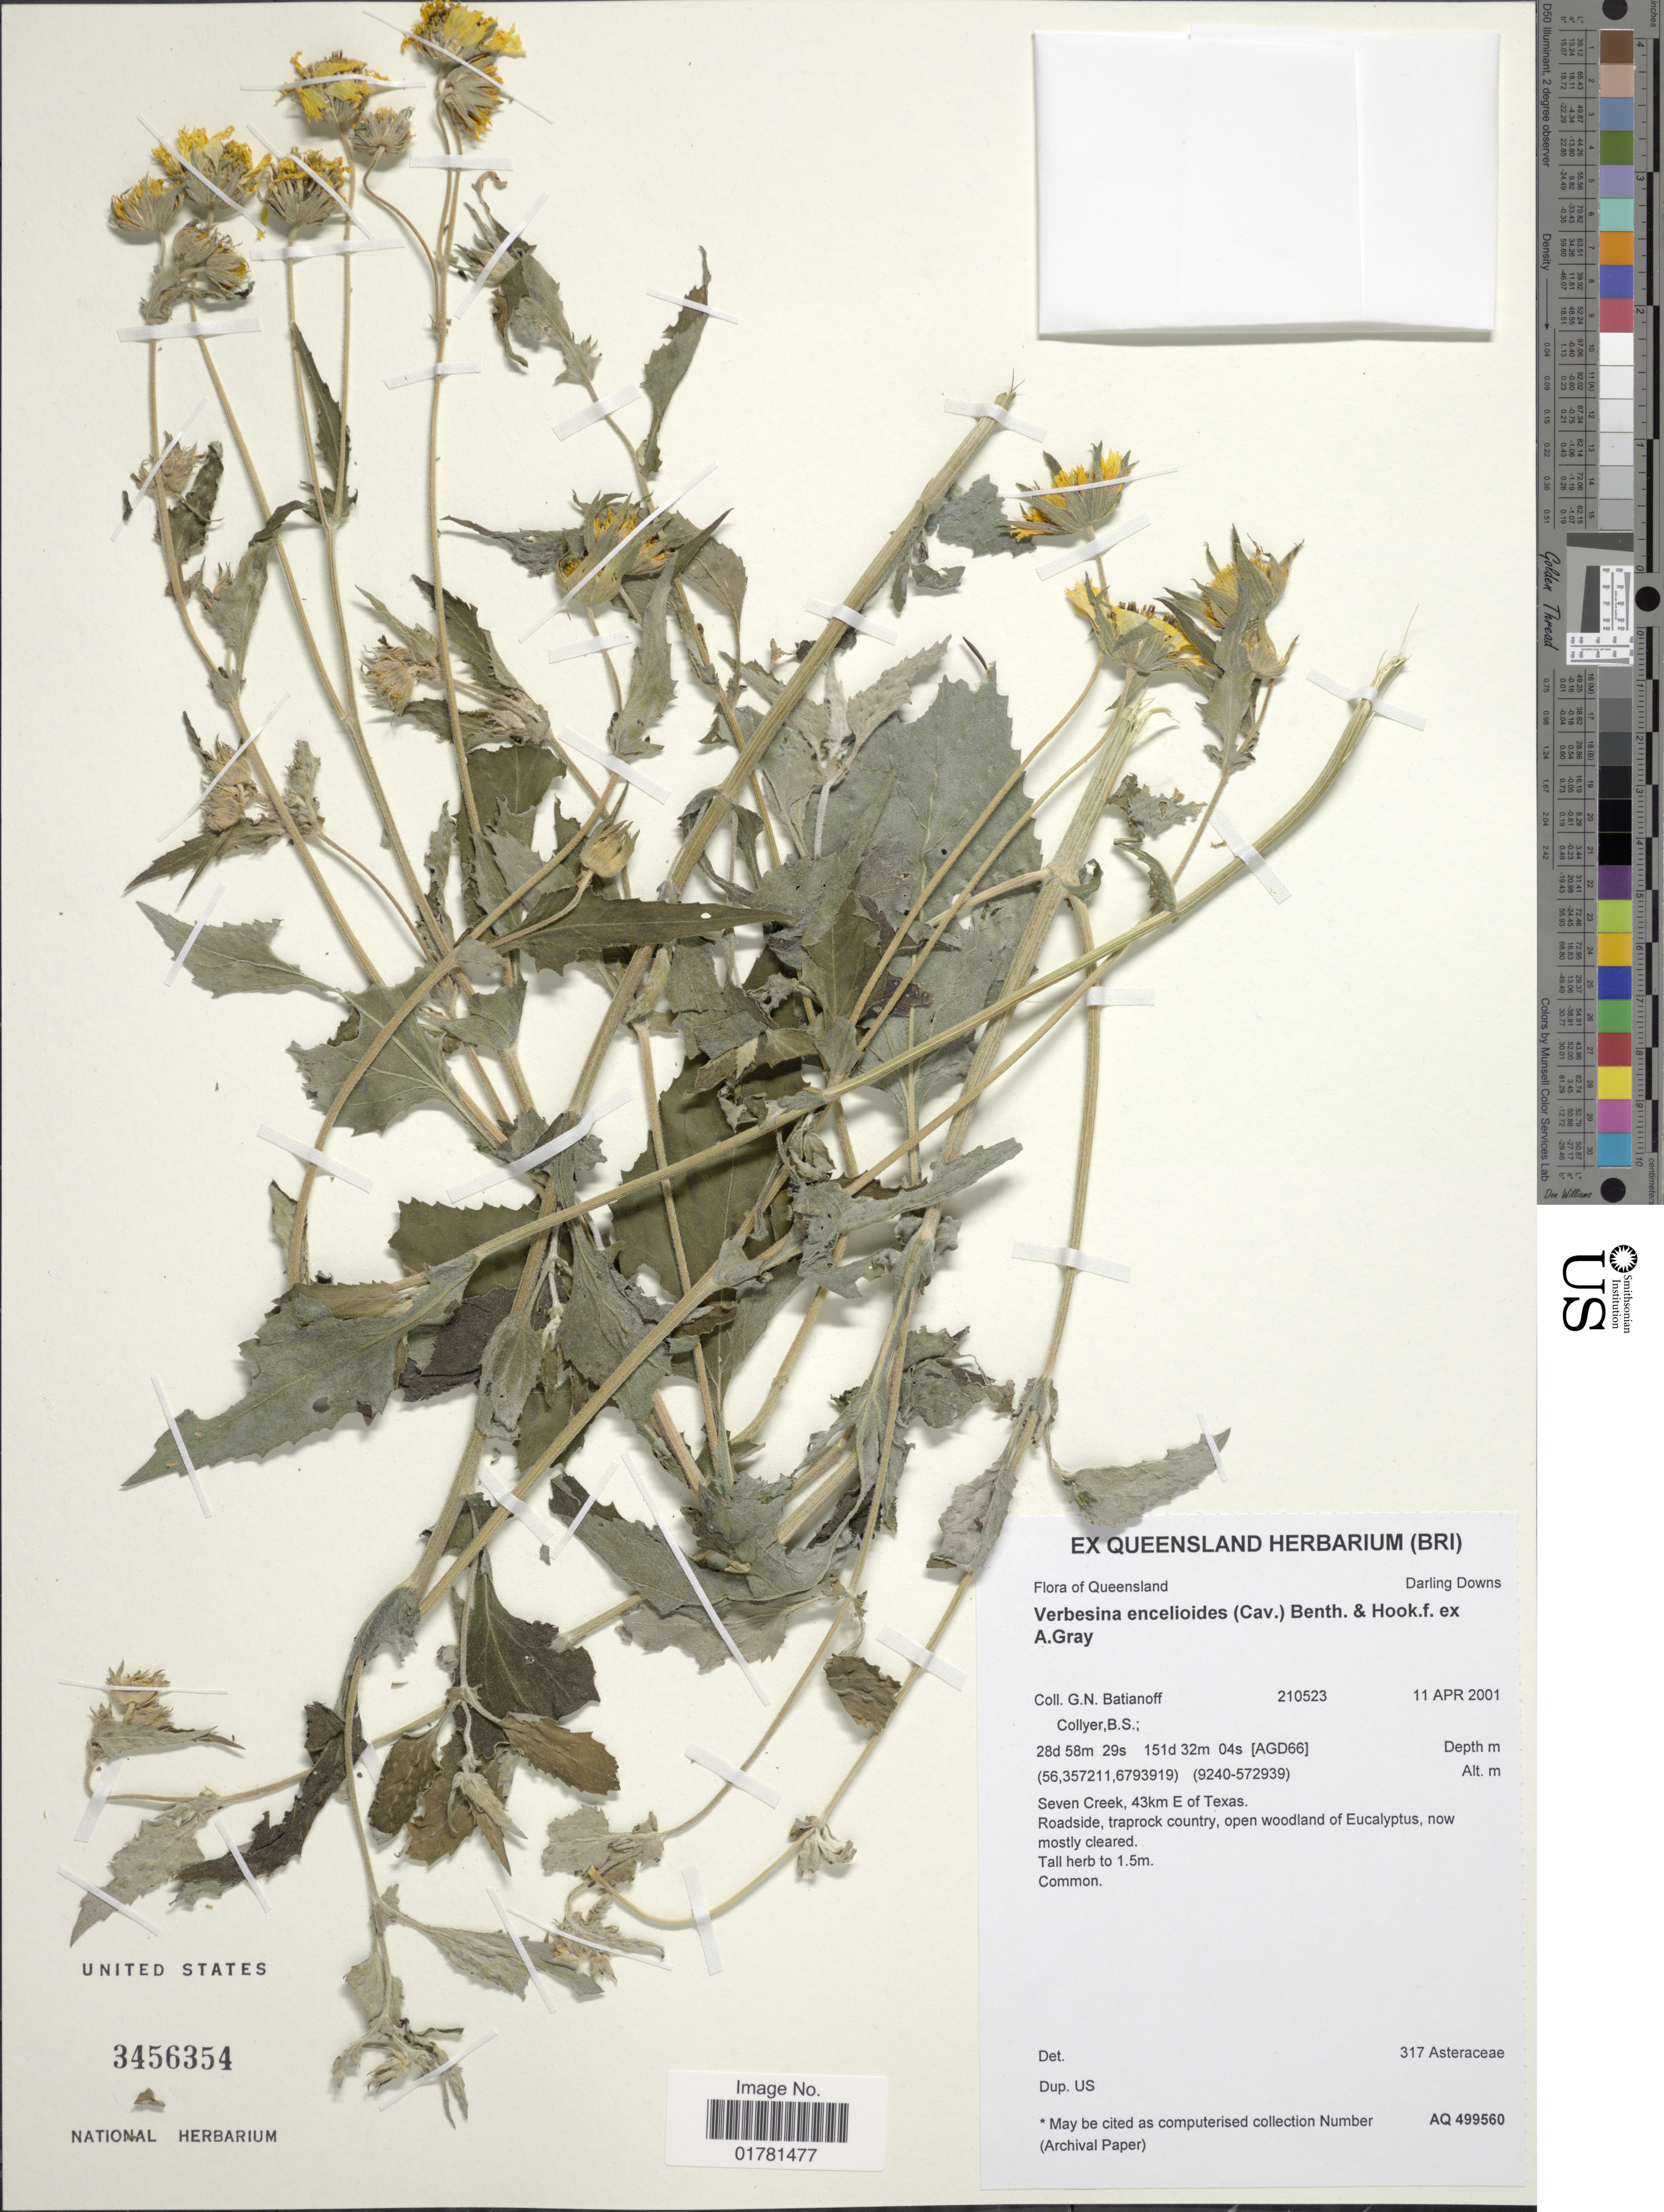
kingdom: Plantae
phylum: Tracheophyta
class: Magnoliopsida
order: Asterales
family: Asteraceae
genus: Verbesina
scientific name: Verbesina encelioides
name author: (Cav.) Benth. & Hook. ex A. Gray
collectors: G. Batianoff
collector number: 210523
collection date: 2001-04-11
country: Australia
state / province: Queensland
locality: Darling Downs, Seven Creek, 43km E of Texas, Roadside, traprock country, open woodland of Eucalyptus, now mostly cleared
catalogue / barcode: US 3456354